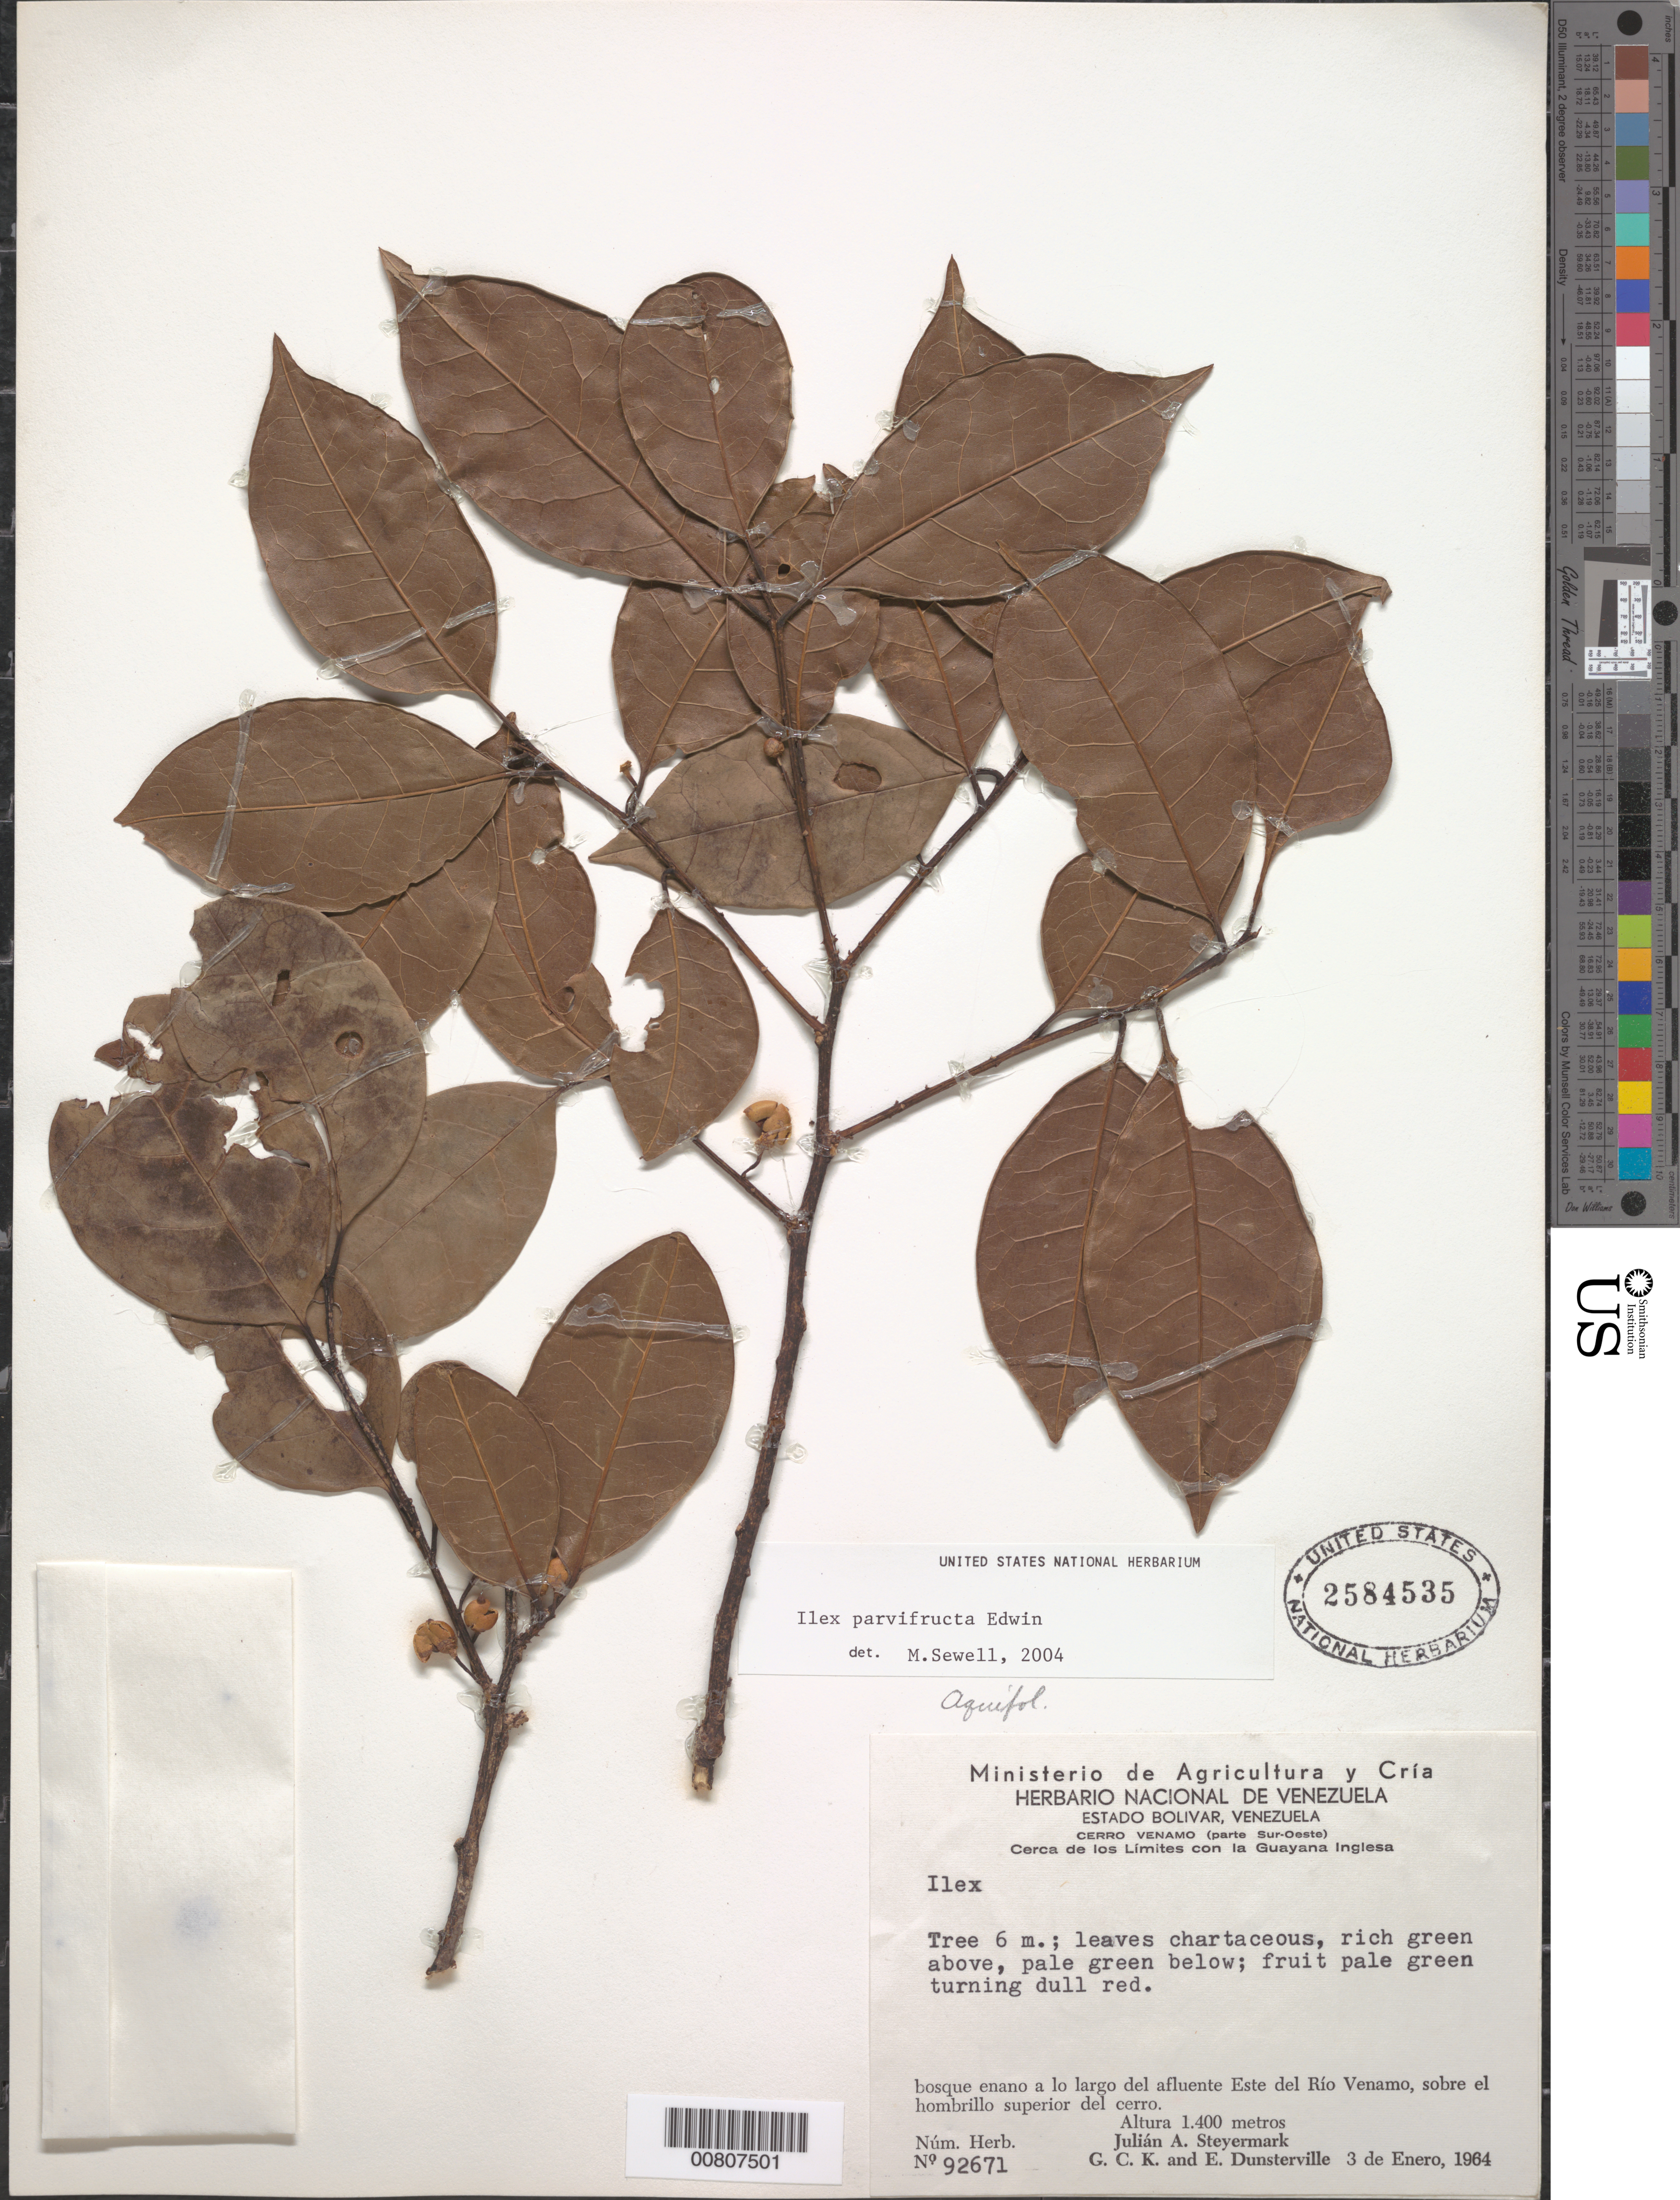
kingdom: Plantae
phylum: Tracheophyta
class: Magnoliopsida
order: Aquifoliales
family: Aquifoliaceae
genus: Ilex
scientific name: Ilex parvifructa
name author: Edwin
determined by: Sewell, M.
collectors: J. Steyermark, G. C. K. Dunsterville & E. Dunsterville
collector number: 92671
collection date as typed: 3-Jan-64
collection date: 1964-01-03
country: Venezuela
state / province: Bolívar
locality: Cerro Venamo (parte Sur-Oeste), Cerca de los Límites con la Guayana Inglesa, a lo largo afluente Este del Río Venamo, sobre el hombrillo superíor del cerro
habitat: Dwarf forest along tributary of Río venamo, upon the upper embankment of Cerro Venamo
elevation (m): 1400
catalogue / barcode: US 2584535